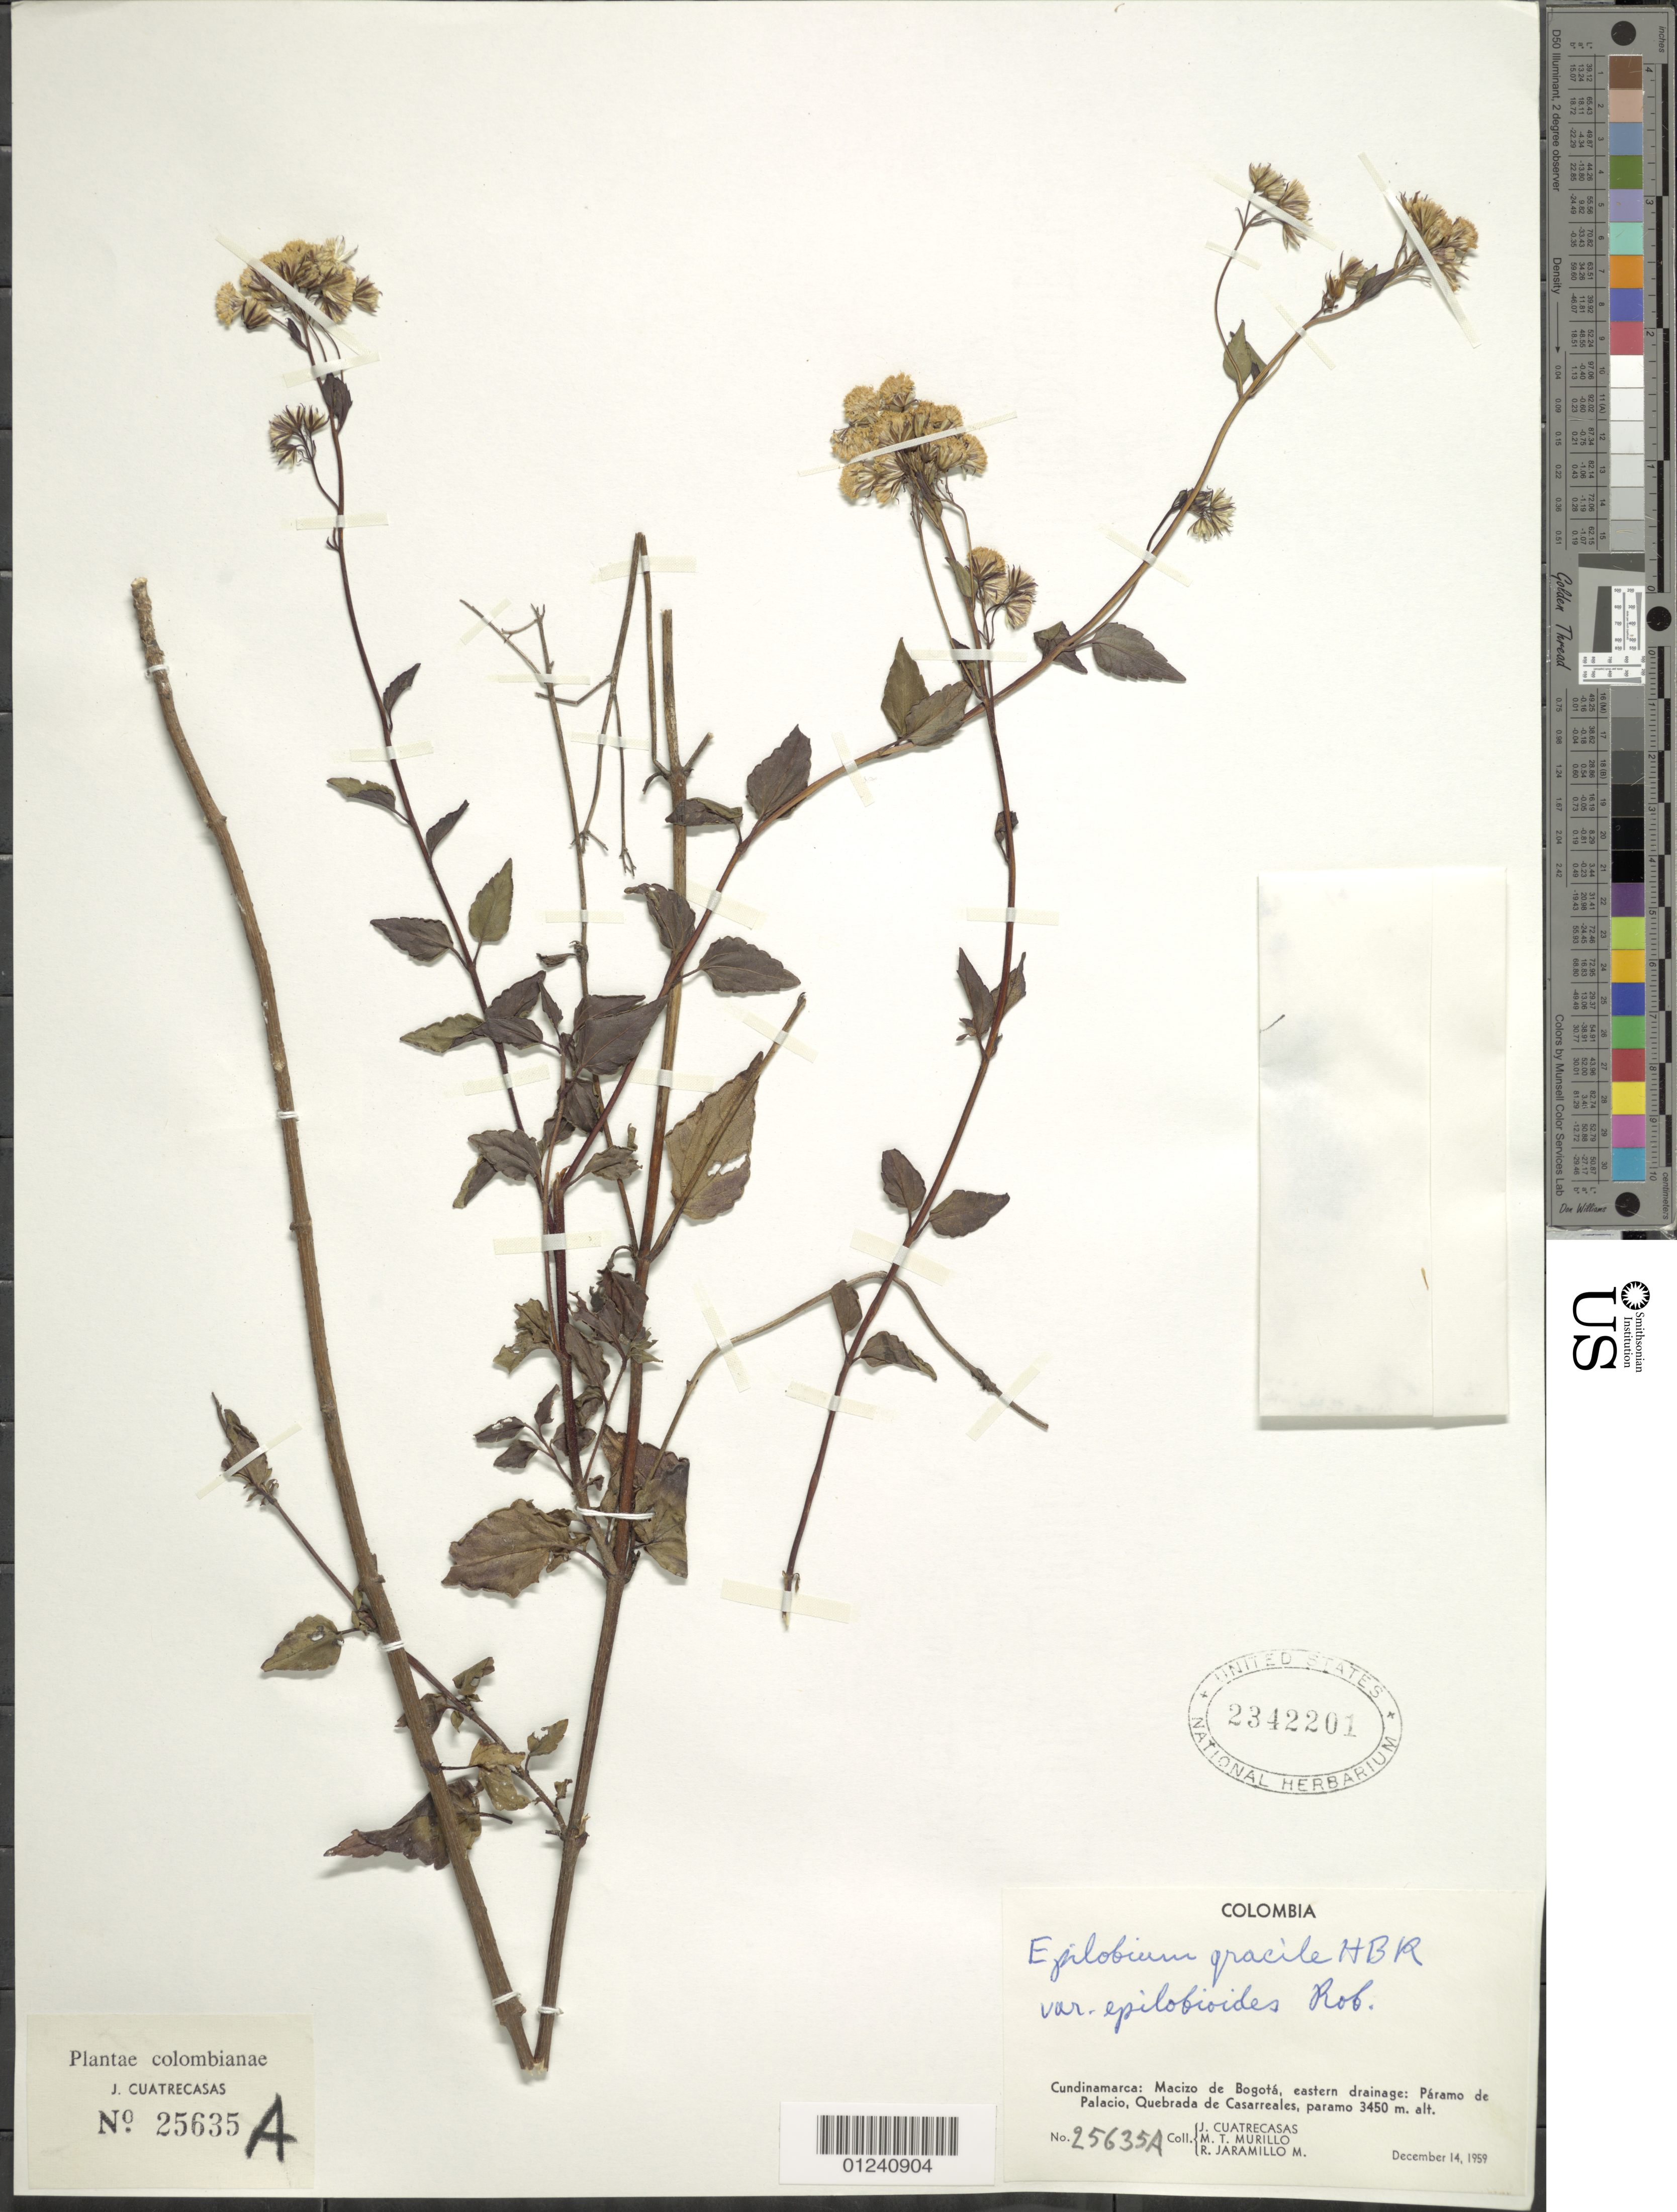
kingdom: Plantae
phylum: Tracheophyta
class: Magnoliopsida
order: Asterales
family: Asteraceae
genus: Ageratina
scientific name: Ageratina gracilis var. epilobioides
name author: (Kunth) R.M. King & H. Rob. ex Luteyn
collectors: J. Cuatrecasas, M. Murillo & R. Jaramillo M.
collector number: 25635A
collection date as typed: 14-Dec-59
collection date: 1959-12-14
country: Colombia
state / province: Cundinamarca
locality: Cundinamarca: Macizo de Bogotá, eastern drainage: Páramo de Palacio, Quebrada de Casarreales.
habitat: paramo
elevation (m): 3450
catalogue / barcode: US 2342201